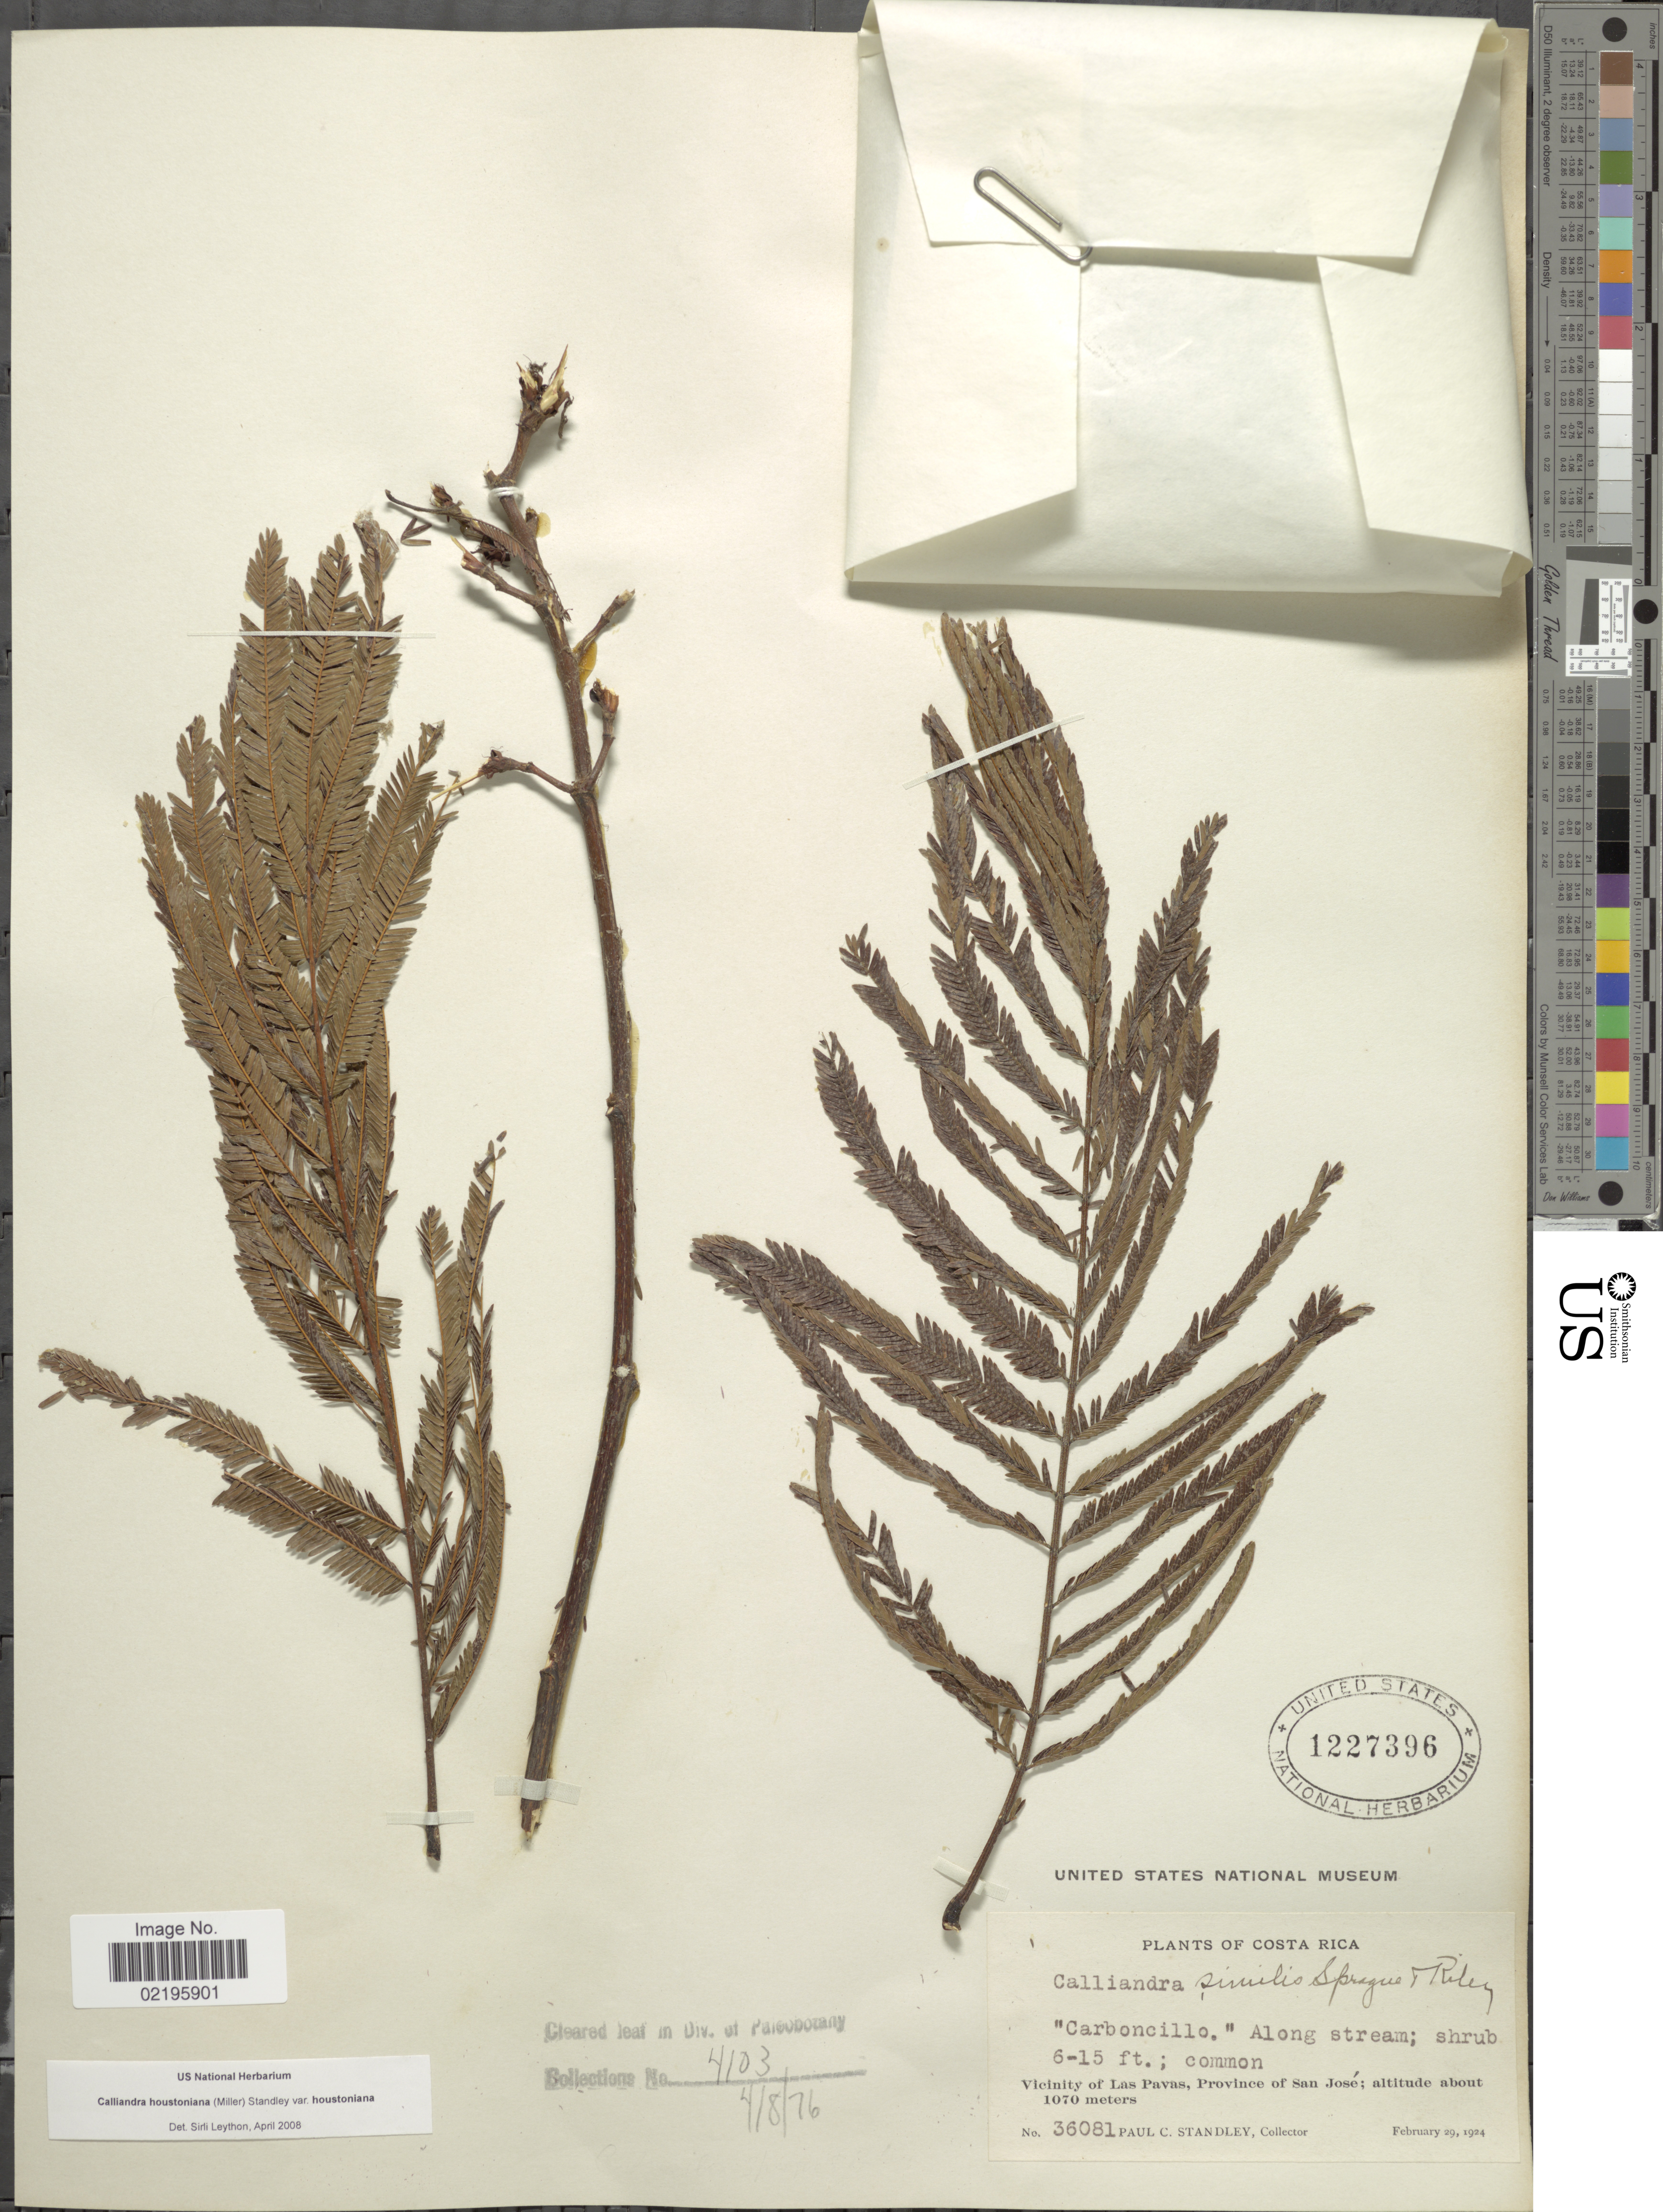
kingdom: Plantae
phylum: Tracheophyta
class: Magnoliopsida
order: Fabales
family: Fabaceae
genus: Calliandra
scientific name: Calliandra houstoniana var. colomasensis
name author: (Mill.) Standl.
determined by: Strong, Mark T., (BOT), Smithsonian Institution - National Museum of Natural History (UNITED STATES)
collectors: P. C. Standley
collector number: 36081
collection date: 1924-02-29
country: Costa Rica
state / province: San José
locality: Vicinity of Las Pavas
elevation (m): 1070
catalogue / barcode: US 1227396